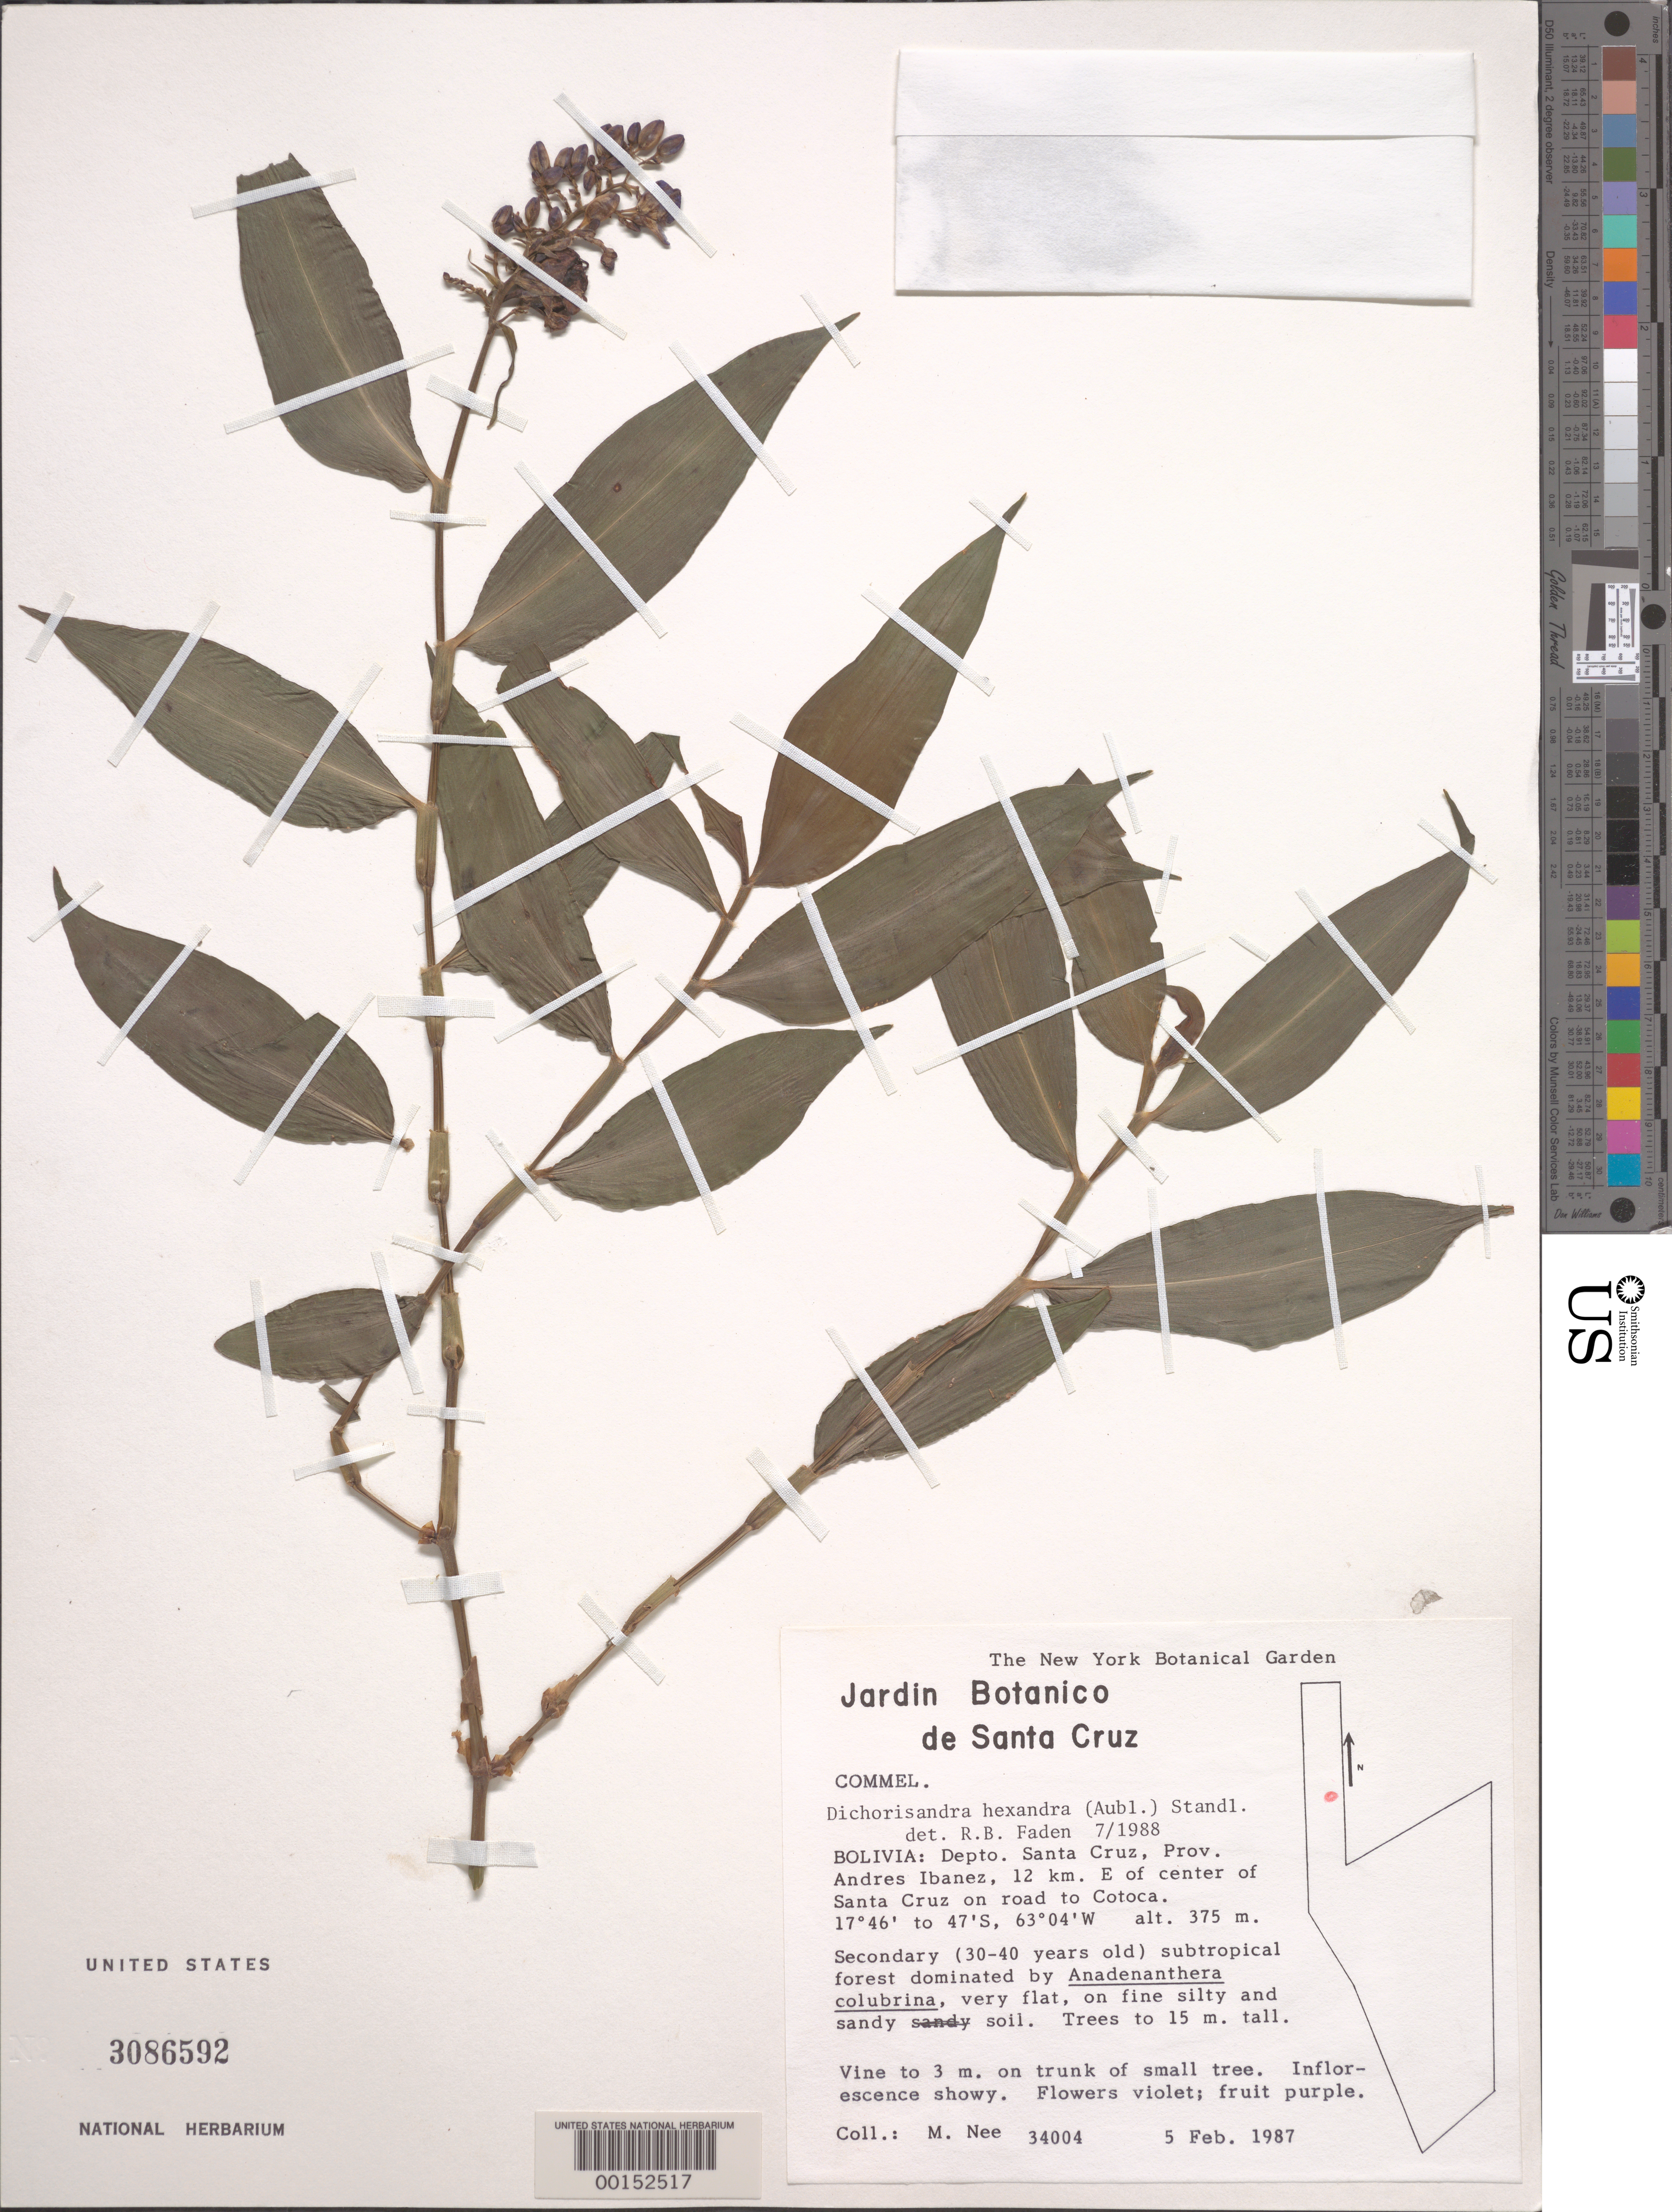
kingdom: Plantae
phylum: Tracheophyta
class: Liliopsida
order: Commelinales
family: Commelinaceae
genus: Dichorisandra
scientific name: Dichorisandra hexandra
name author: (Aubl.) Standl.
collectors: M. Nee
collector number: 34004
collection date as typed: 05 Feb 1987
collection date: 1987-02-05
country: Bolivia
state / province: Santa Cruz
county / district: Andrés Ibáñez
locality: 12 km E of center of Santa Cruz on road to Cotoca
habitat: Secondary subtropical forest; fine silty & sandy soil; very flat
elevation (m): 375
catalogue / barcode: US 3086592